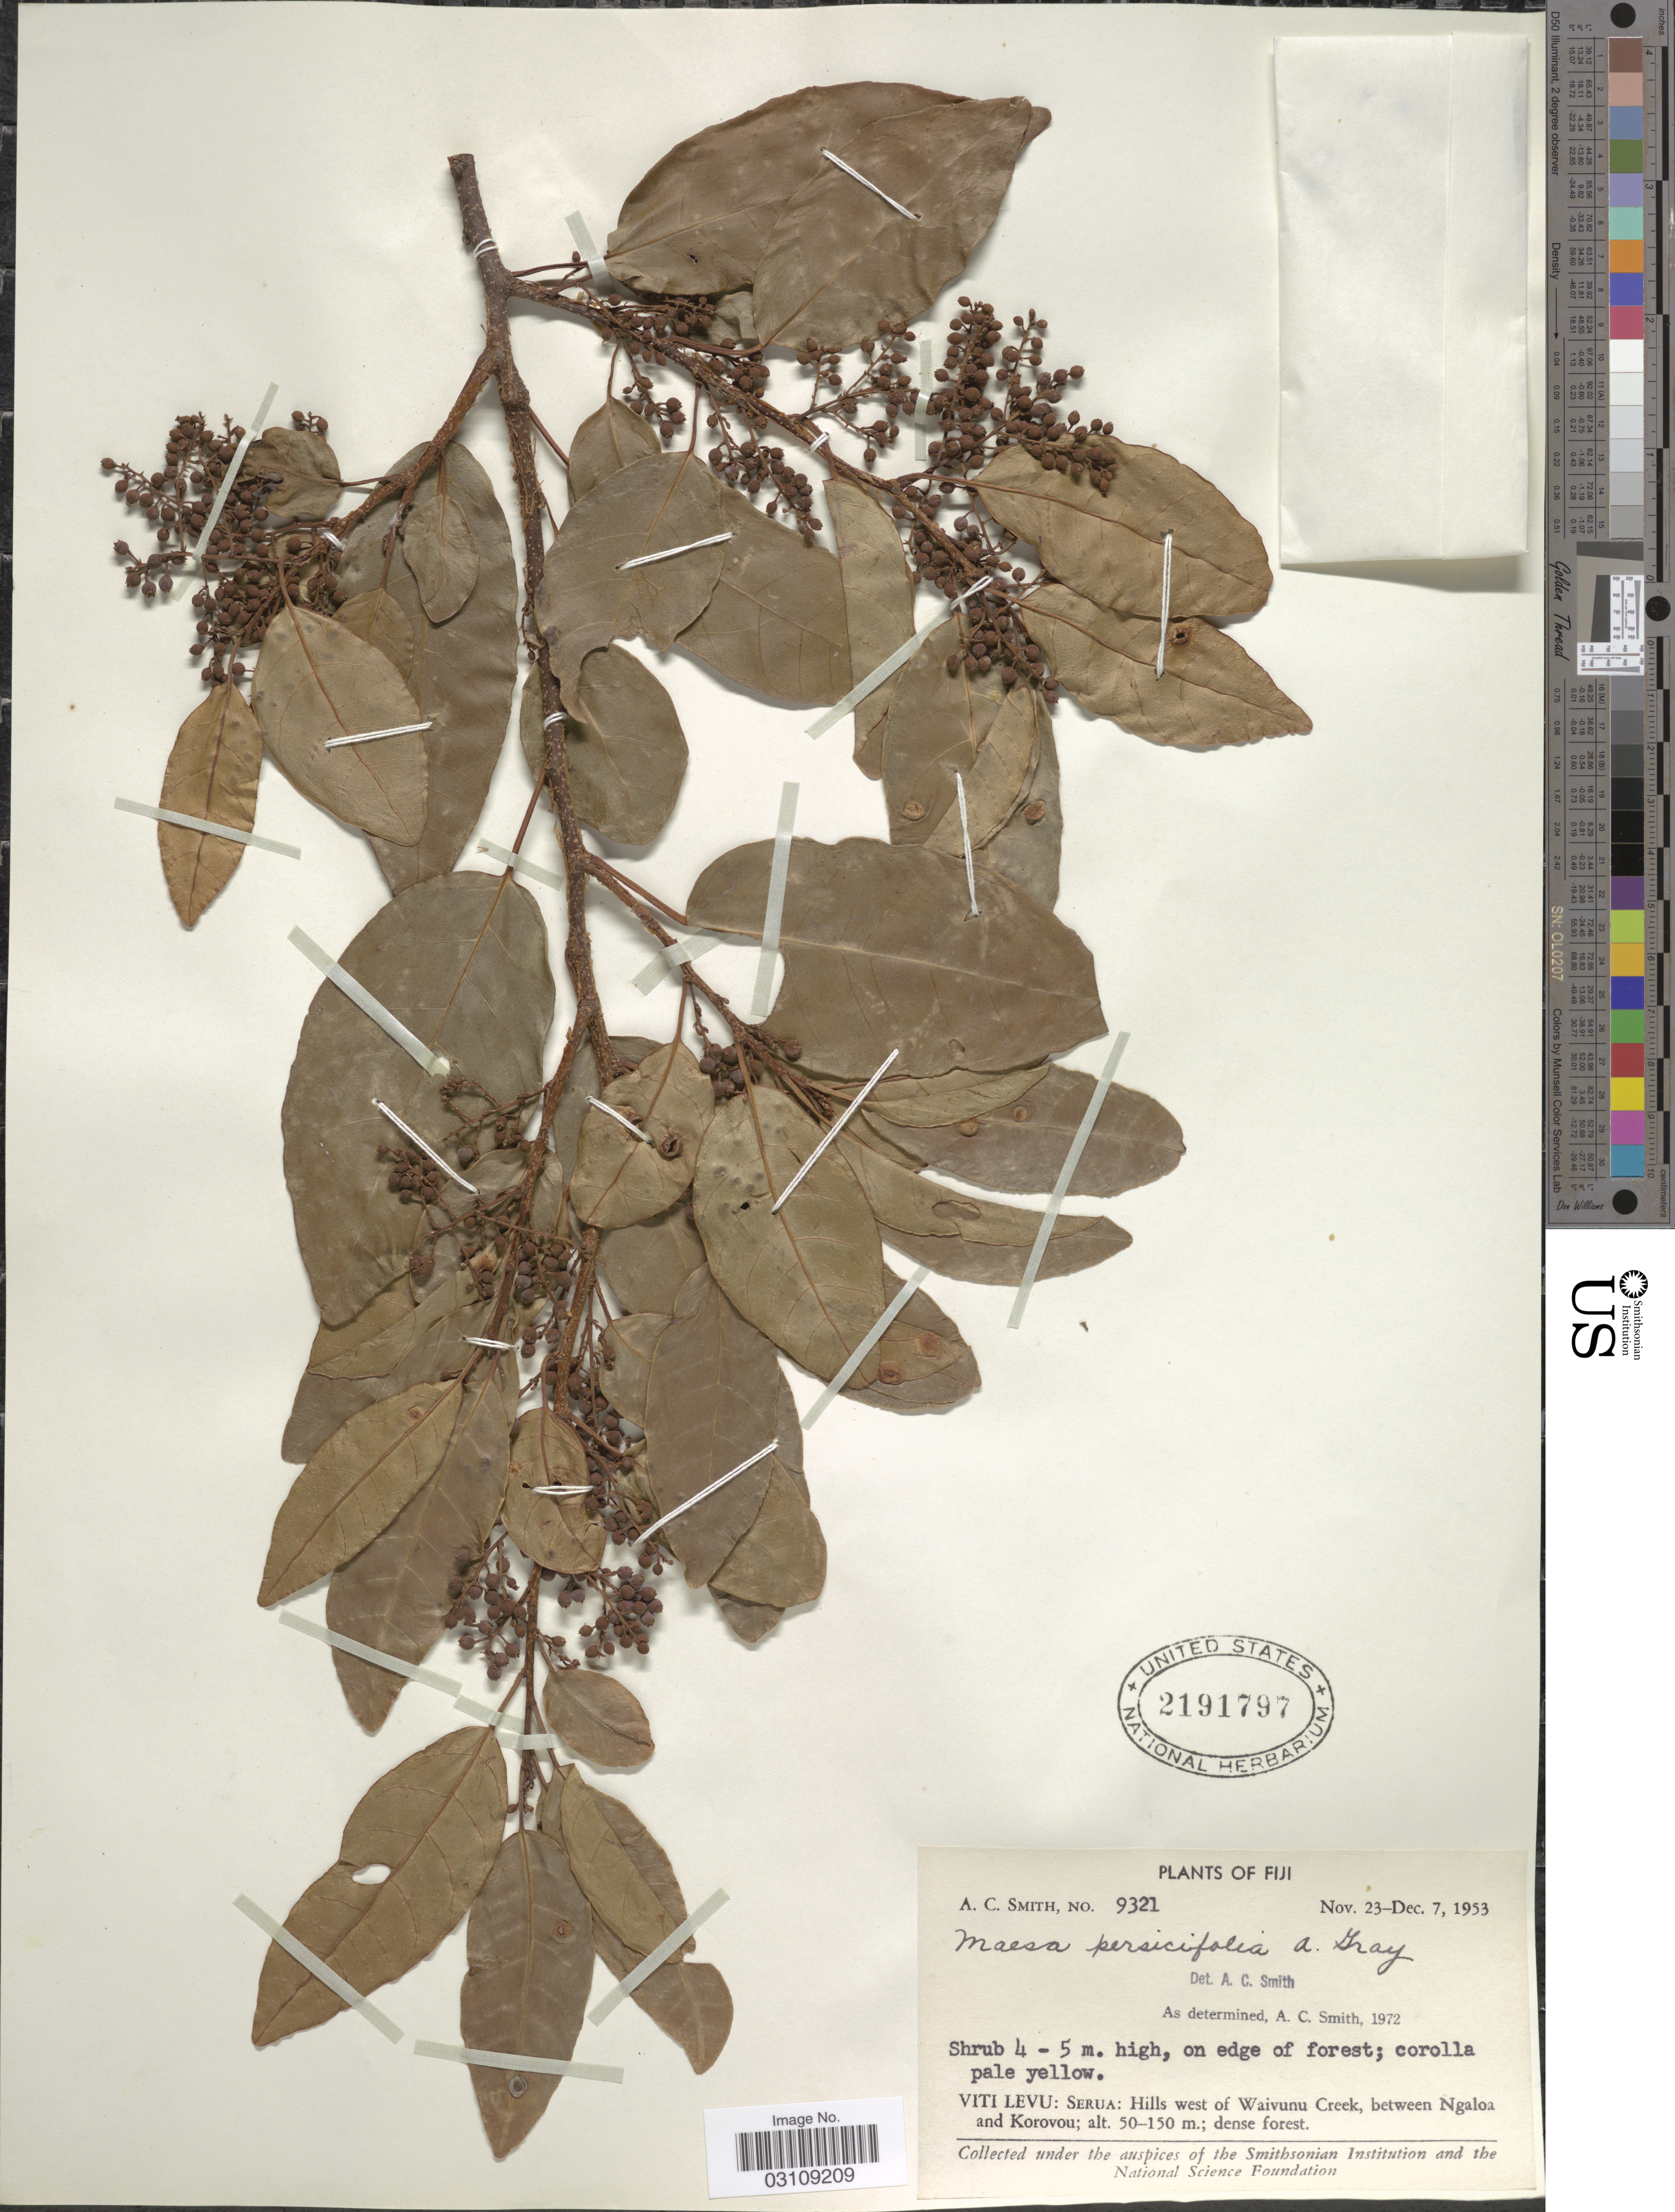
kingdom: Plantae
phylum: Tracheophyta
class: Magnoliopsida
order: Ericales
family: Primulaceae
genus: Maesa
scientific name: Maesa persicaefolia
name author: A. Gray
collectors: A. C. Smith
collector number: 9321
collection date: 1953-11-23/1953-12-07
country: Fiji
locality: Viti Levu: Serua: Hills west of Waivunu Creek, between Ngaloa and Korovou.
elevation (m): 50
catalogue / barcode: US 2191797